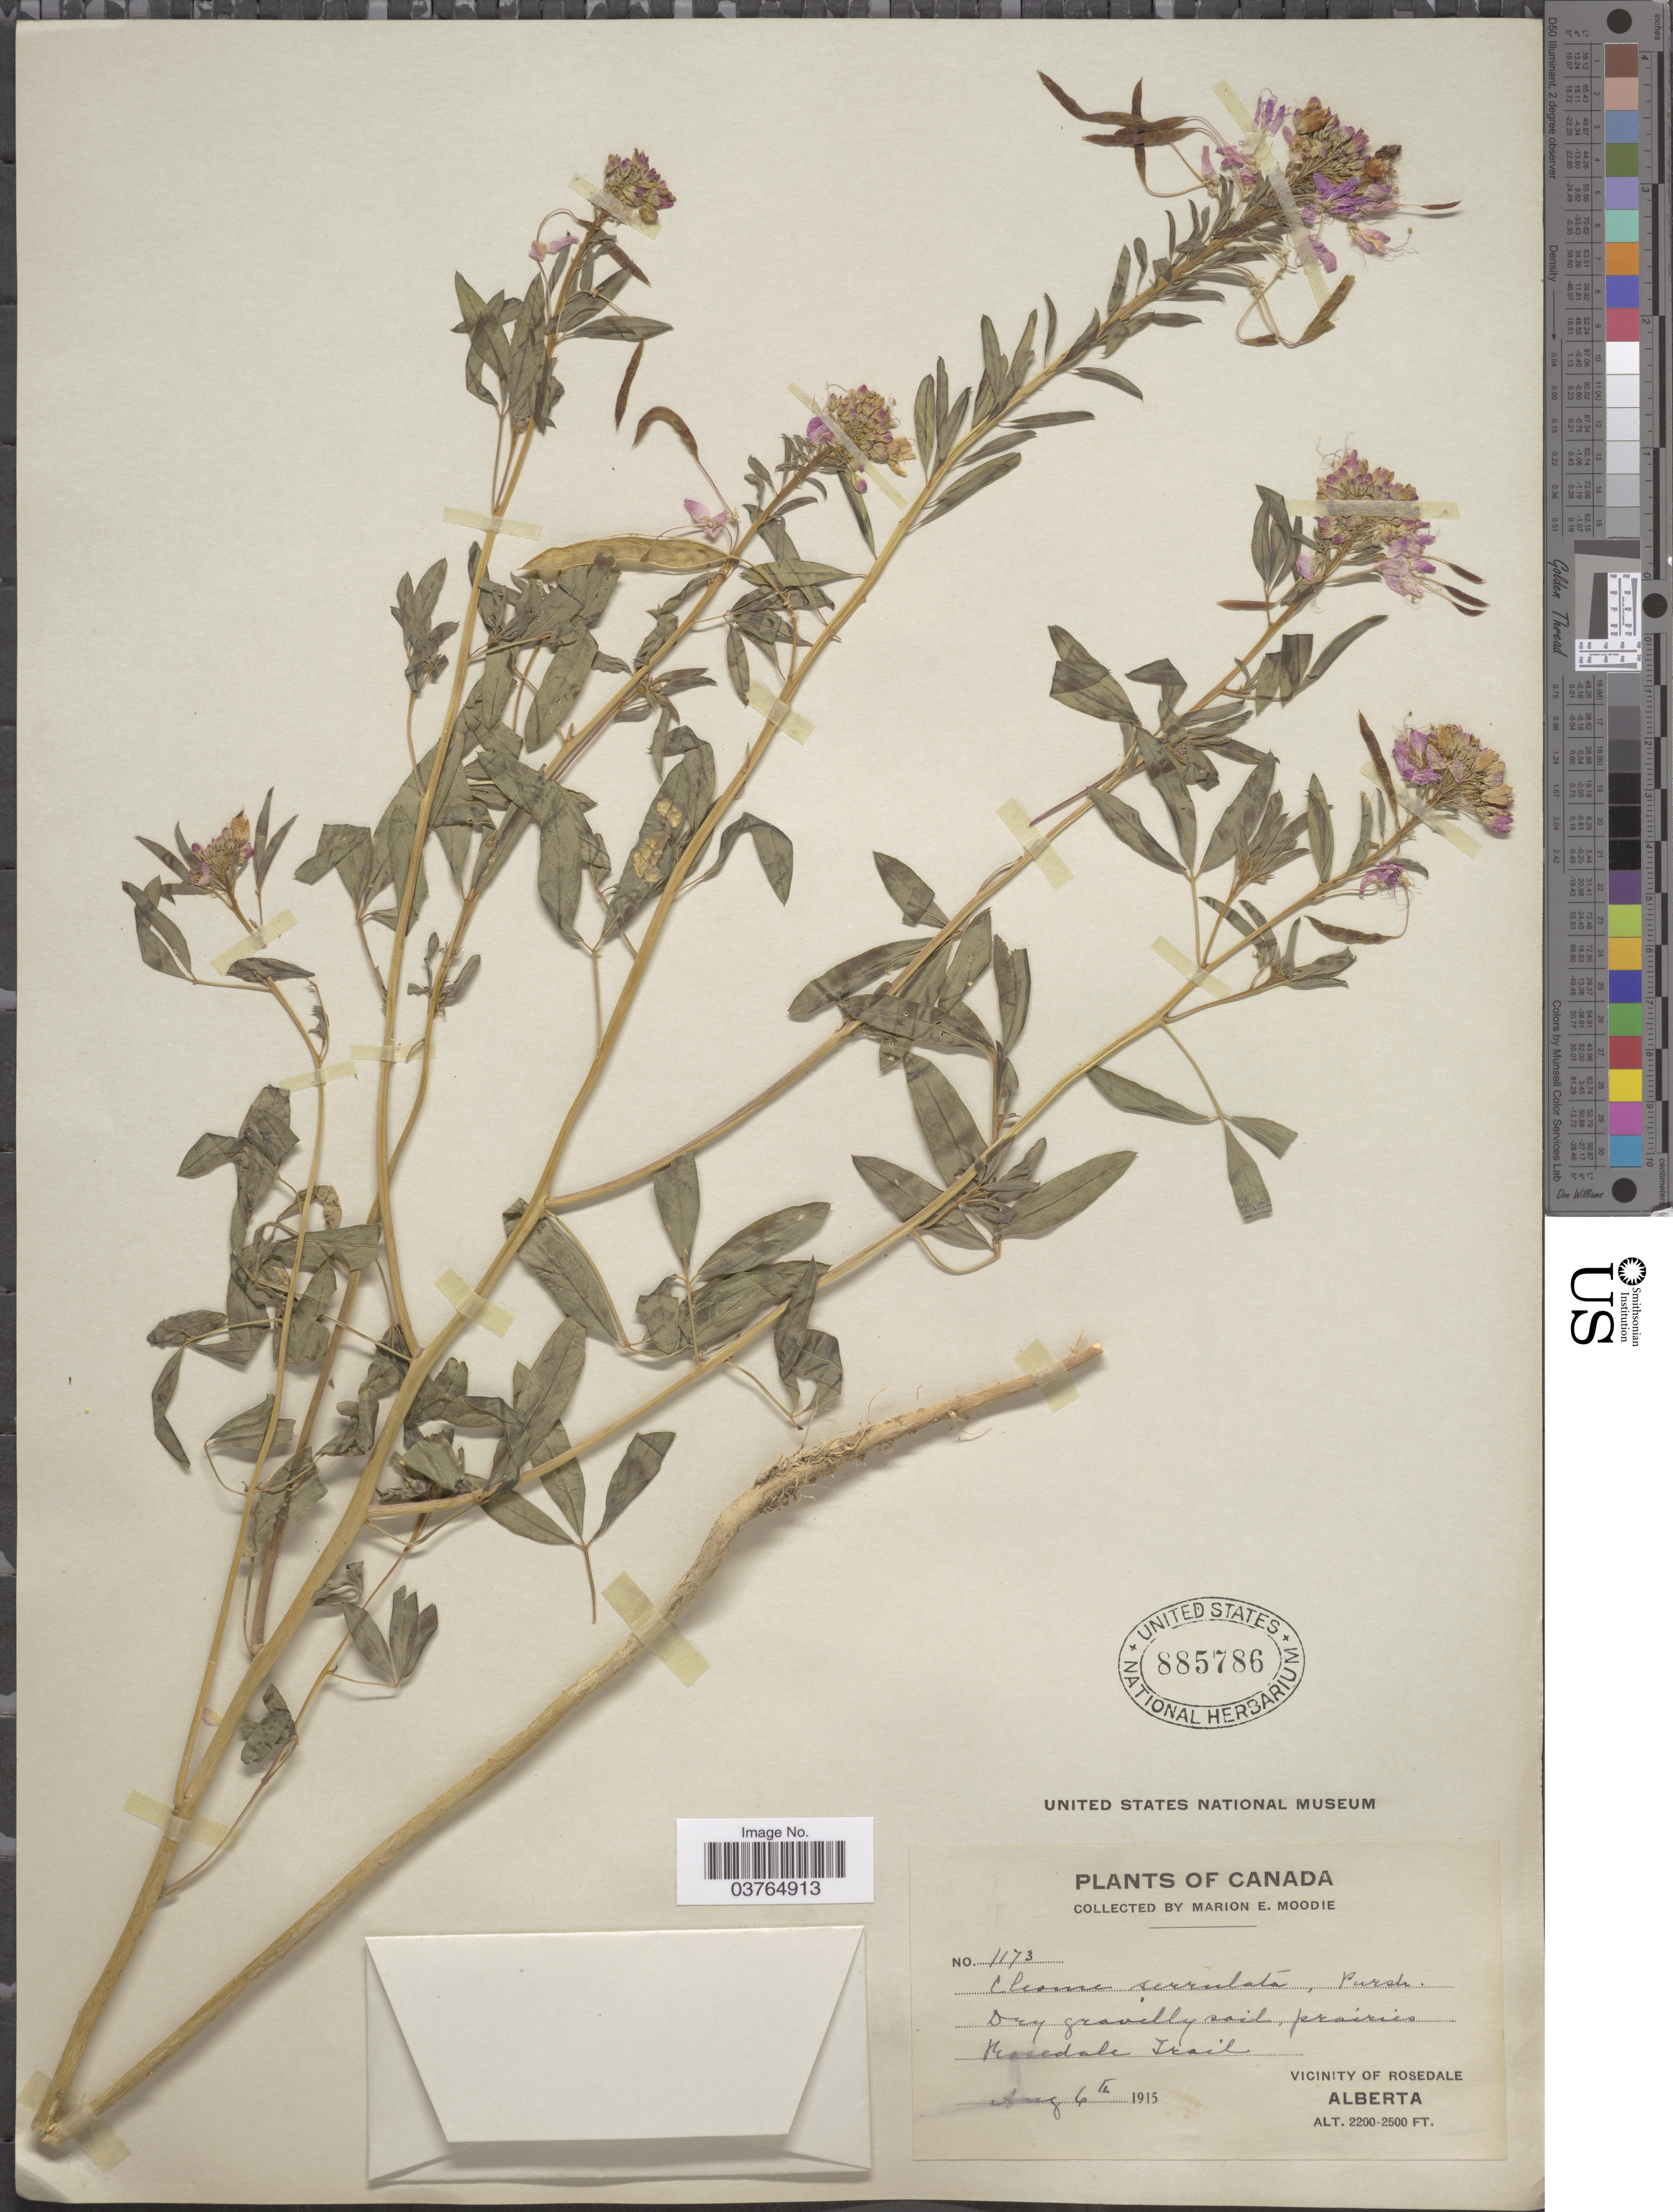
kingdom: Plantae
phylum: Tracheophyta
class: Magnoliopsida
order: Brassicales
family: Cleomaceae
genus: Cleomella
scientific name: Cleomella serrulata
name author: (Pursh) Roalson & J.C. Hall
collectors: M. E. Moodie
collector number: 1173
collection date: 1915-08-06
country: Canada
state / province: Alberta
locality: Rosedale Trail. Vicinity of Rosedale.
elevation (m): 671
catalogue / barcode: US 885786